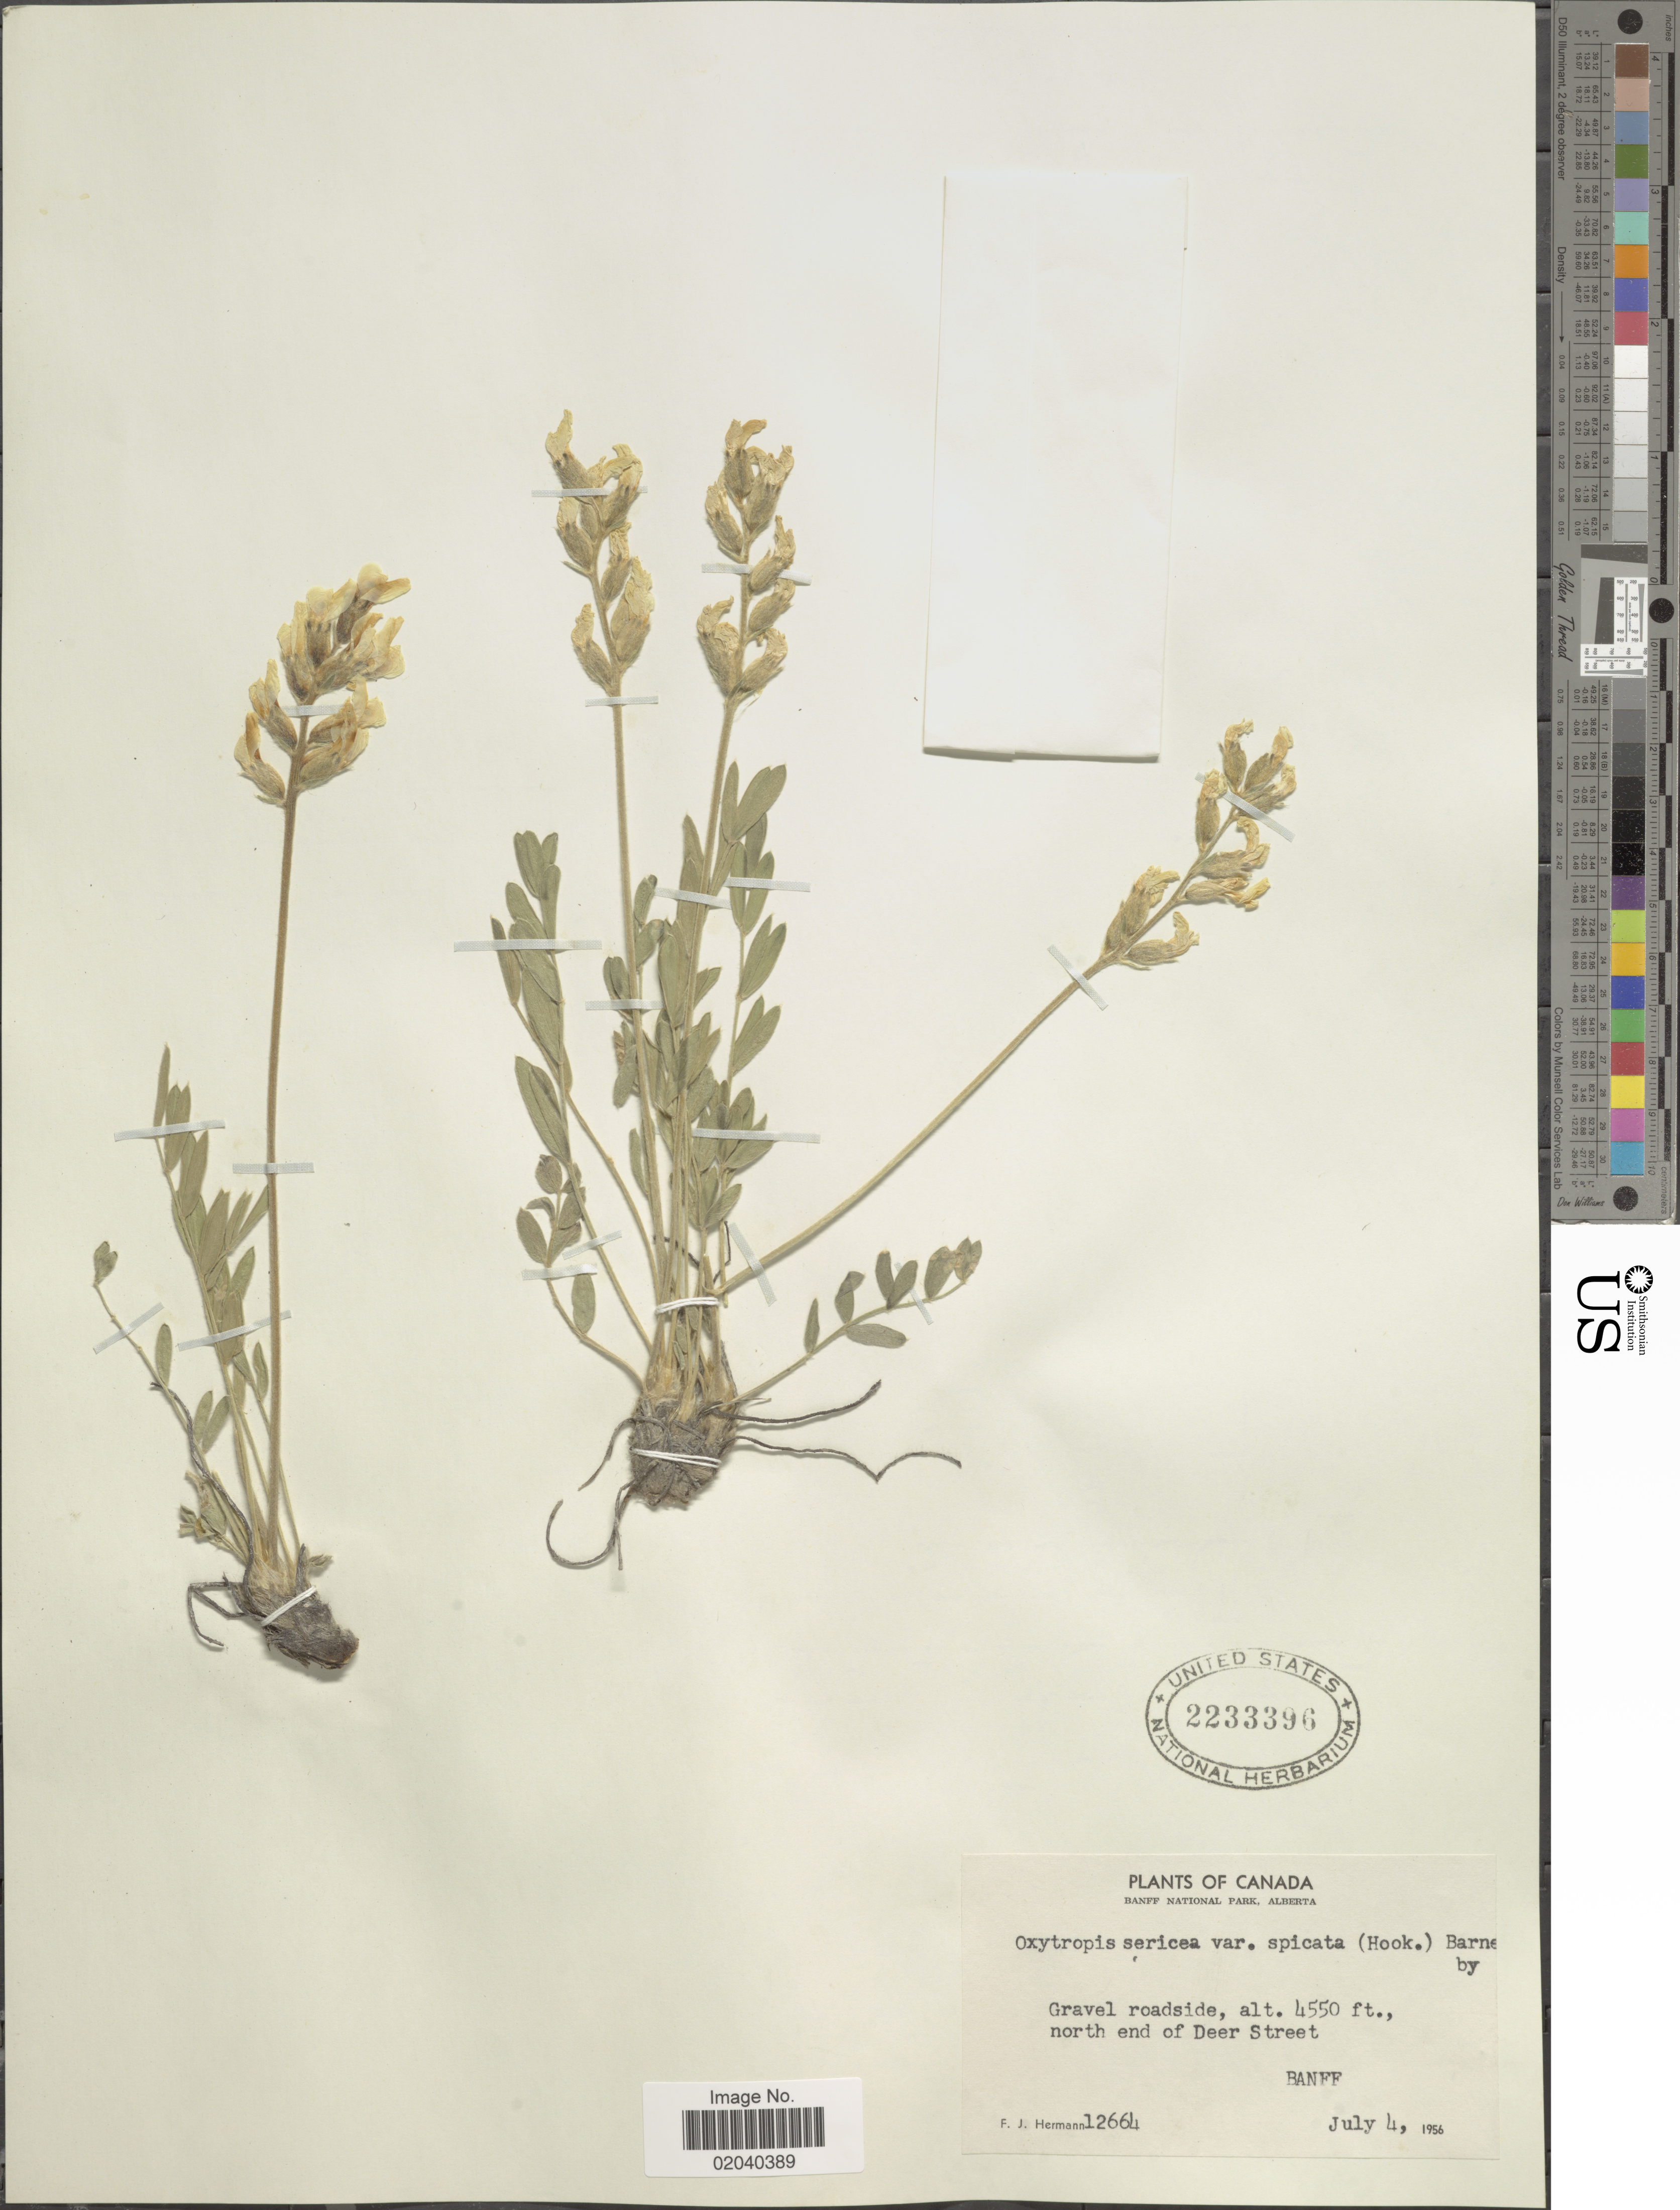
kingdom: Plantae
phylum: Tracheophyta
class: Magnoliopsida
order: Fabales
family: Fabaceae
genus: Oxytropis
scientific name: Oxytropis sericea var. spicata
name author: (Hook.) Barneby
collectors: F. J. Hermann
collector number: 12664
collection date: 1956-07-04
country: Canada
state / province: Alberta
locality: Banff National Park. Gravel roadside, north end of Deer Street, Banff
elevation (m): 1387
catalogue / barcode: US 2233396